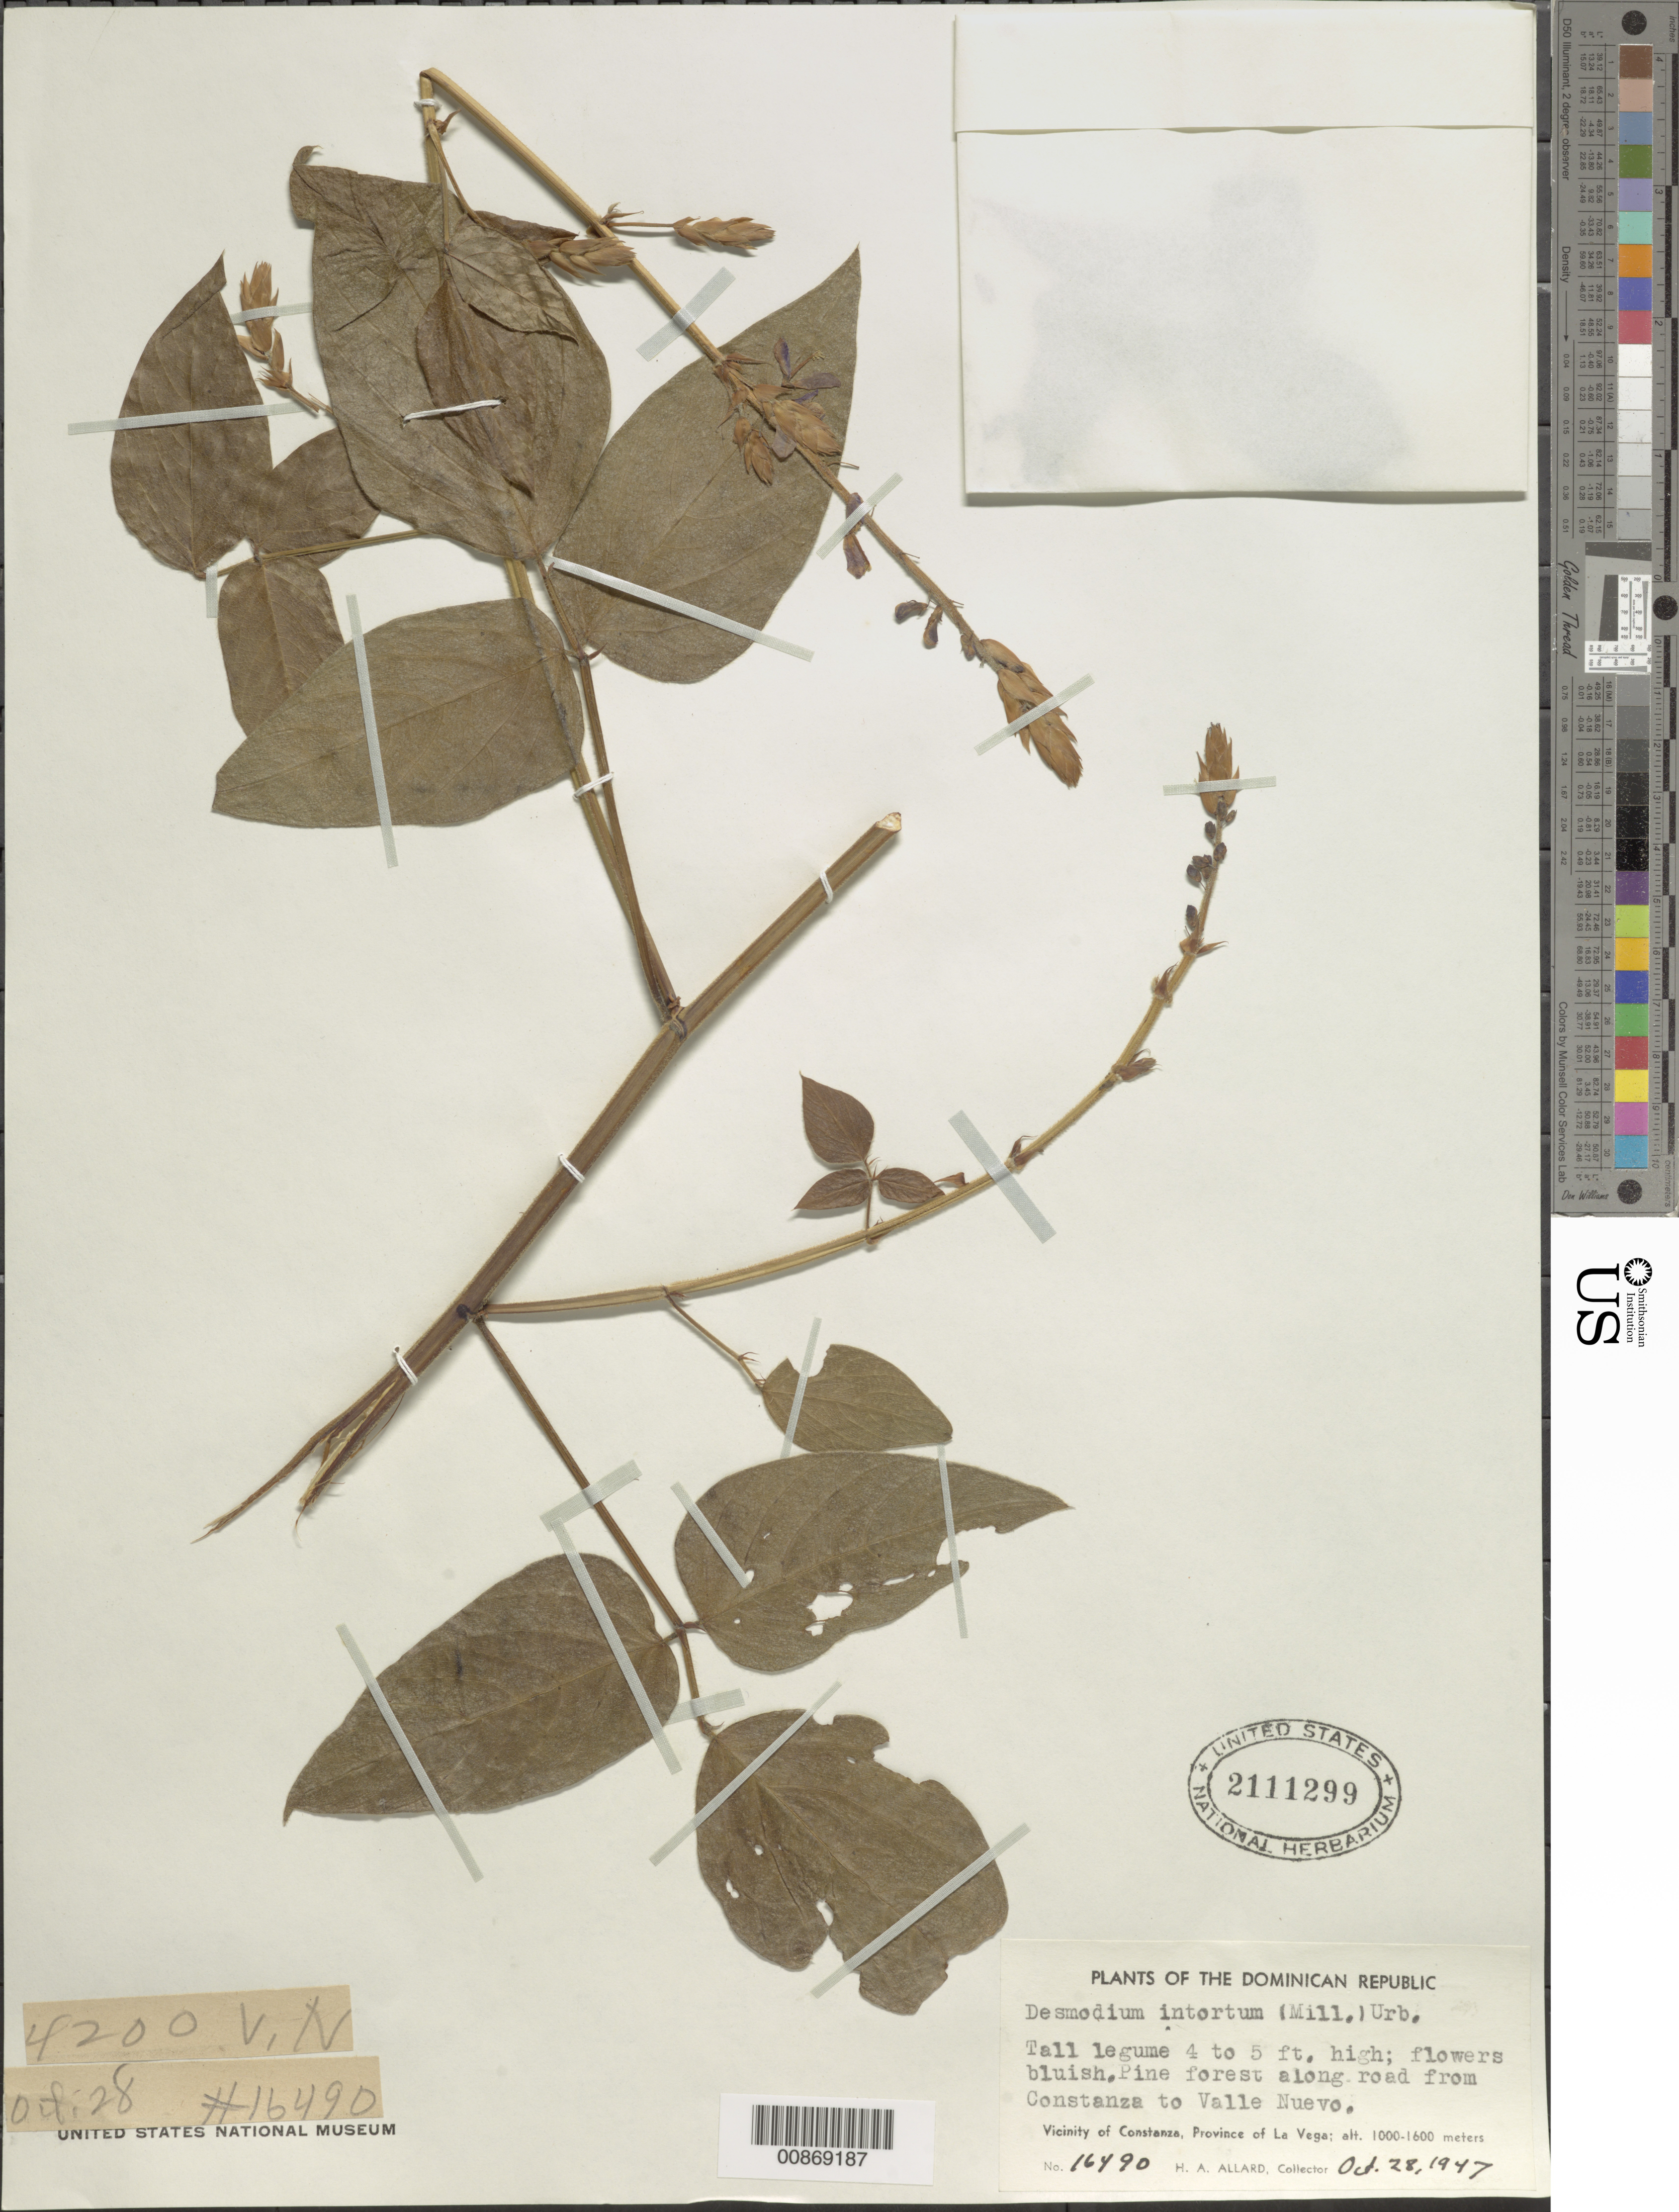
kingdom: Plantae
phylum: Tracheophyta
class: Magnoliopsida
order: Fabales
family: Fabaceae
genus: Desmodium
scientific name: Desmodium intortum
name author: (Mill.) Urb.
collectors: H. A. Allard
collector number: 16490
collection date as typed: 28 Oct 1947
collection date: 1947-10-28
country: Dominican Republic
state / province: La Vega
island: Hispaniola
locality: Along road from Constanza to Valle Nuevo.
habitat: Pine forest along road.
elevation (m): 1000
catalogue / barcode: US 2111299